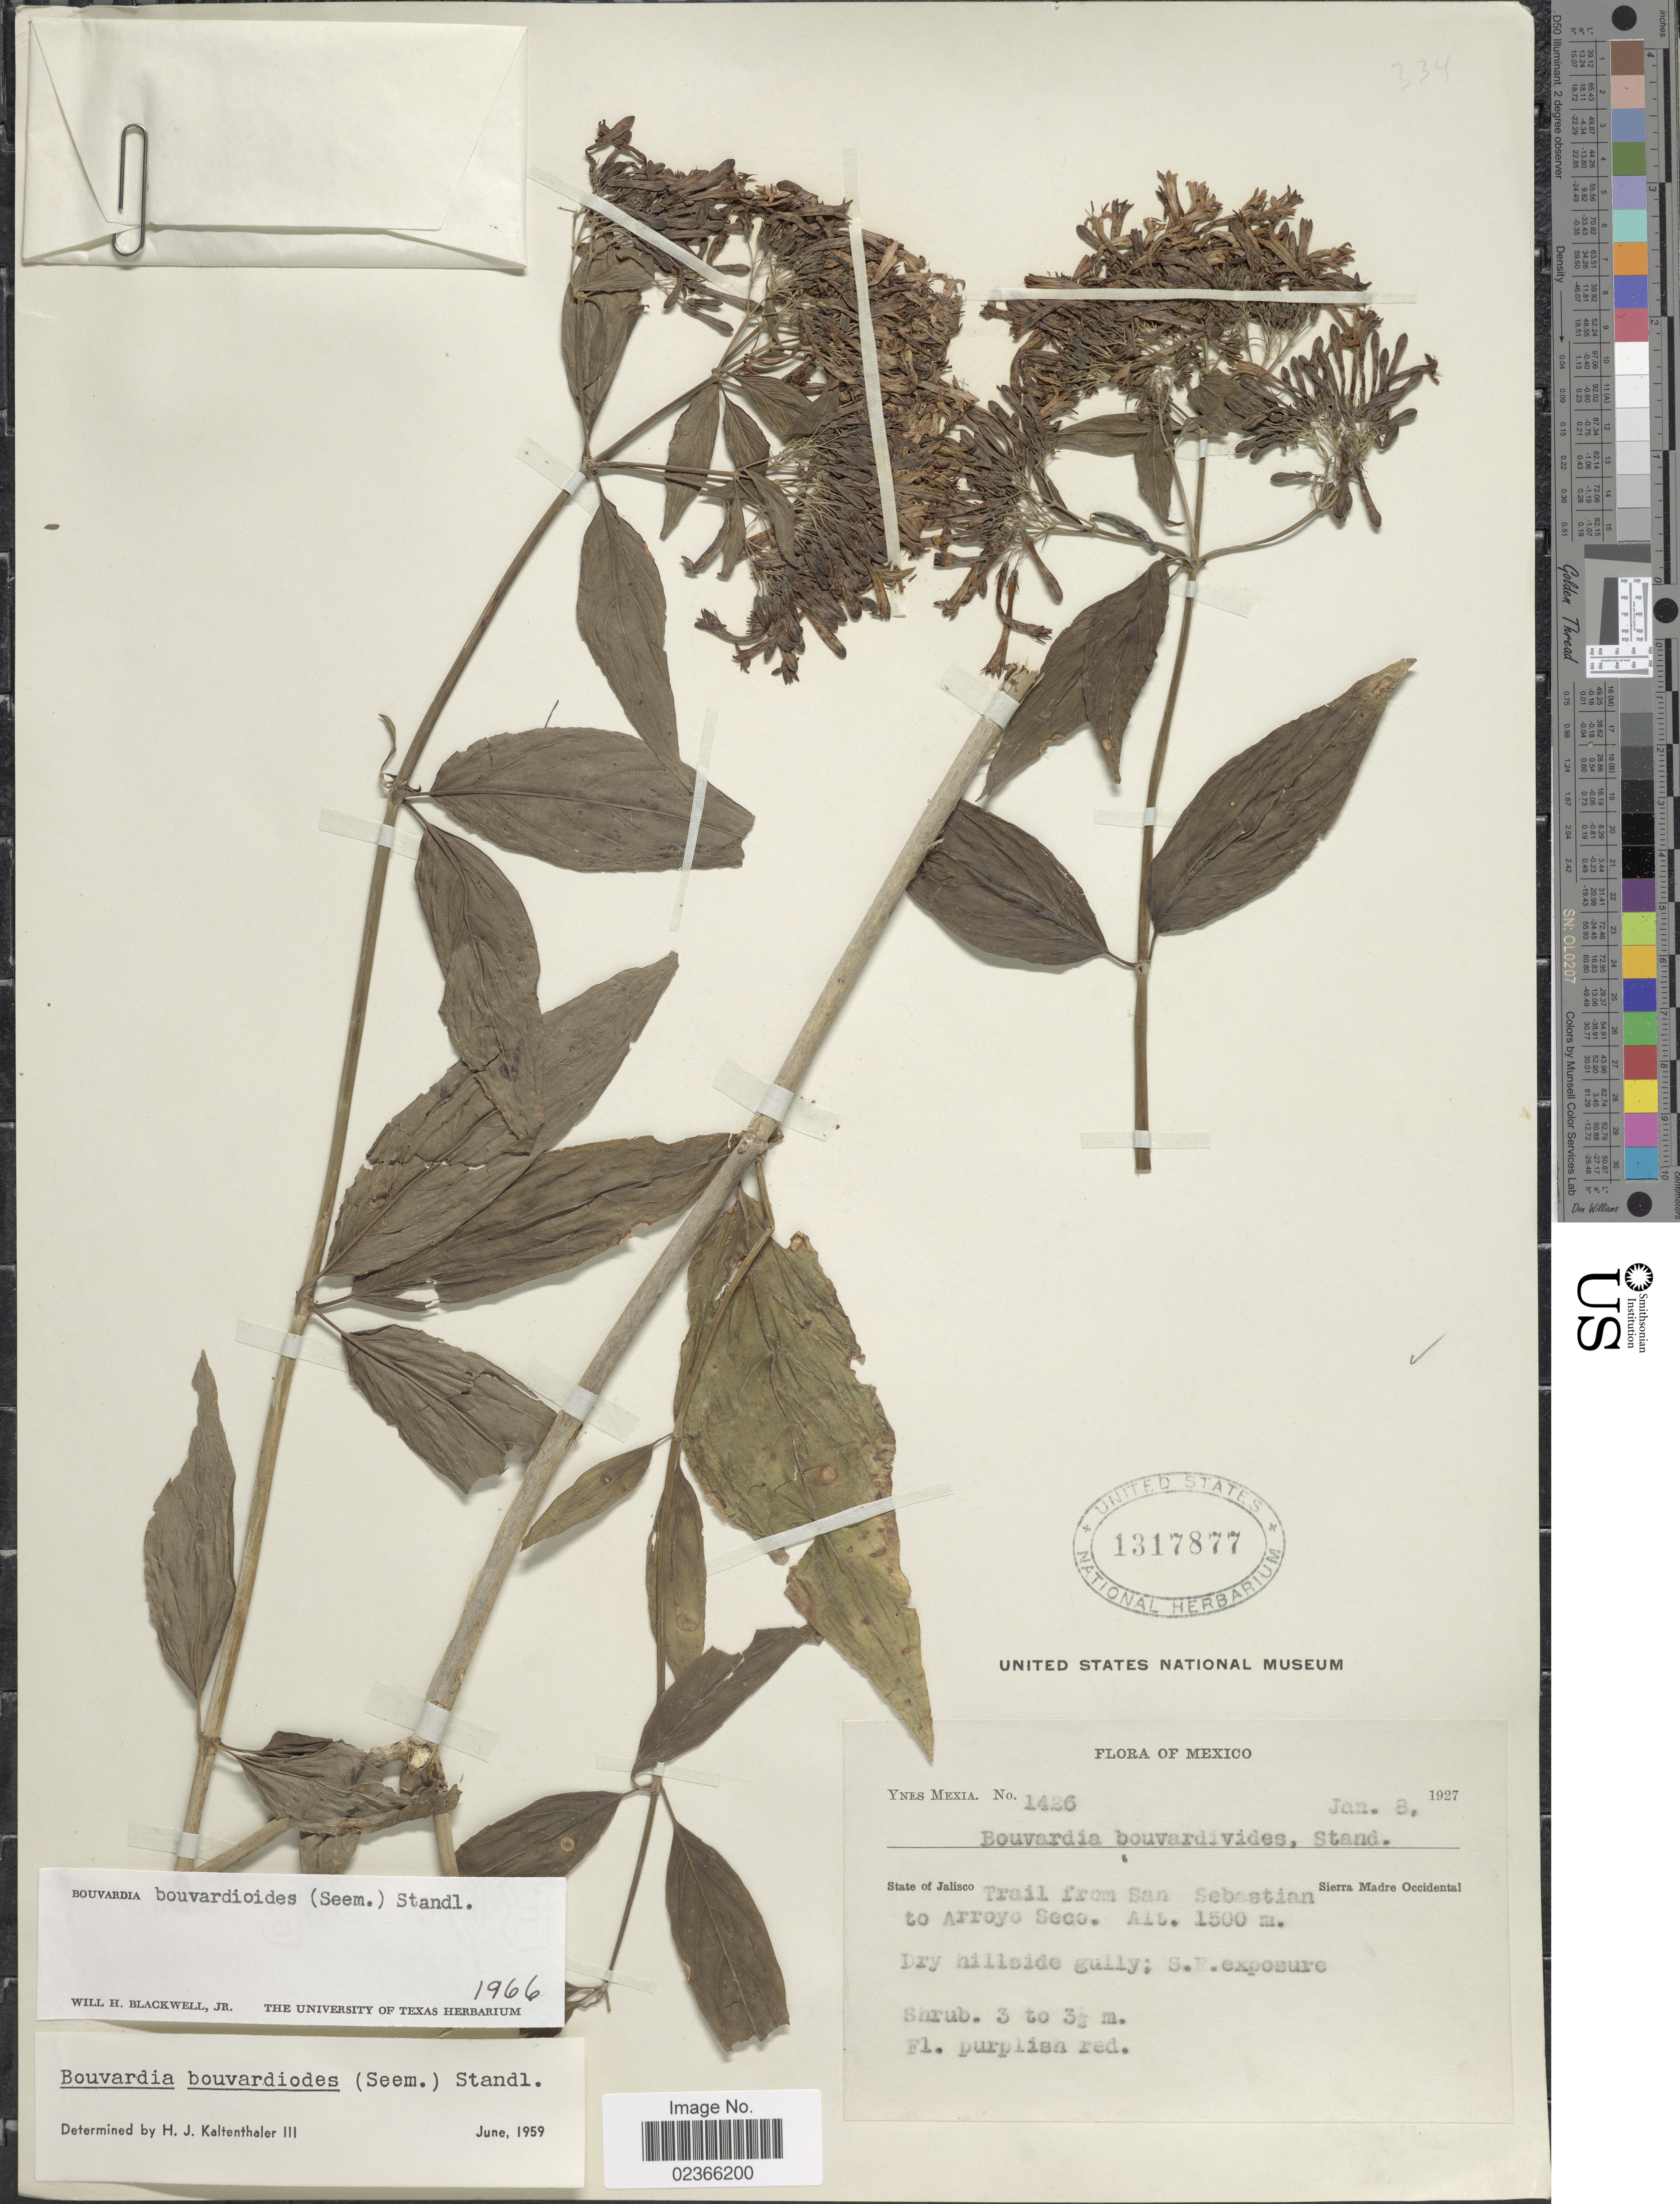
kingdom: Plantae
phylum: Tracheophyta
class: Magnoliopsida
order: Gentianales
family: Rubiaceae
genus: Bouvardia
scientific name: Bouvardia bouvardioides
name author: (Seem.) Standl.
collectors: Y. Mexia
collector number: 1426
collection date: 1927-01-08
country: Mexico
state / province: Jalisco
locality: State of Jalisco, Trail from San Sebastian to Arroyo Seco. Sierra Madre Occidental.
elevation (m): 1500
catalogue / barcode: US 1317877